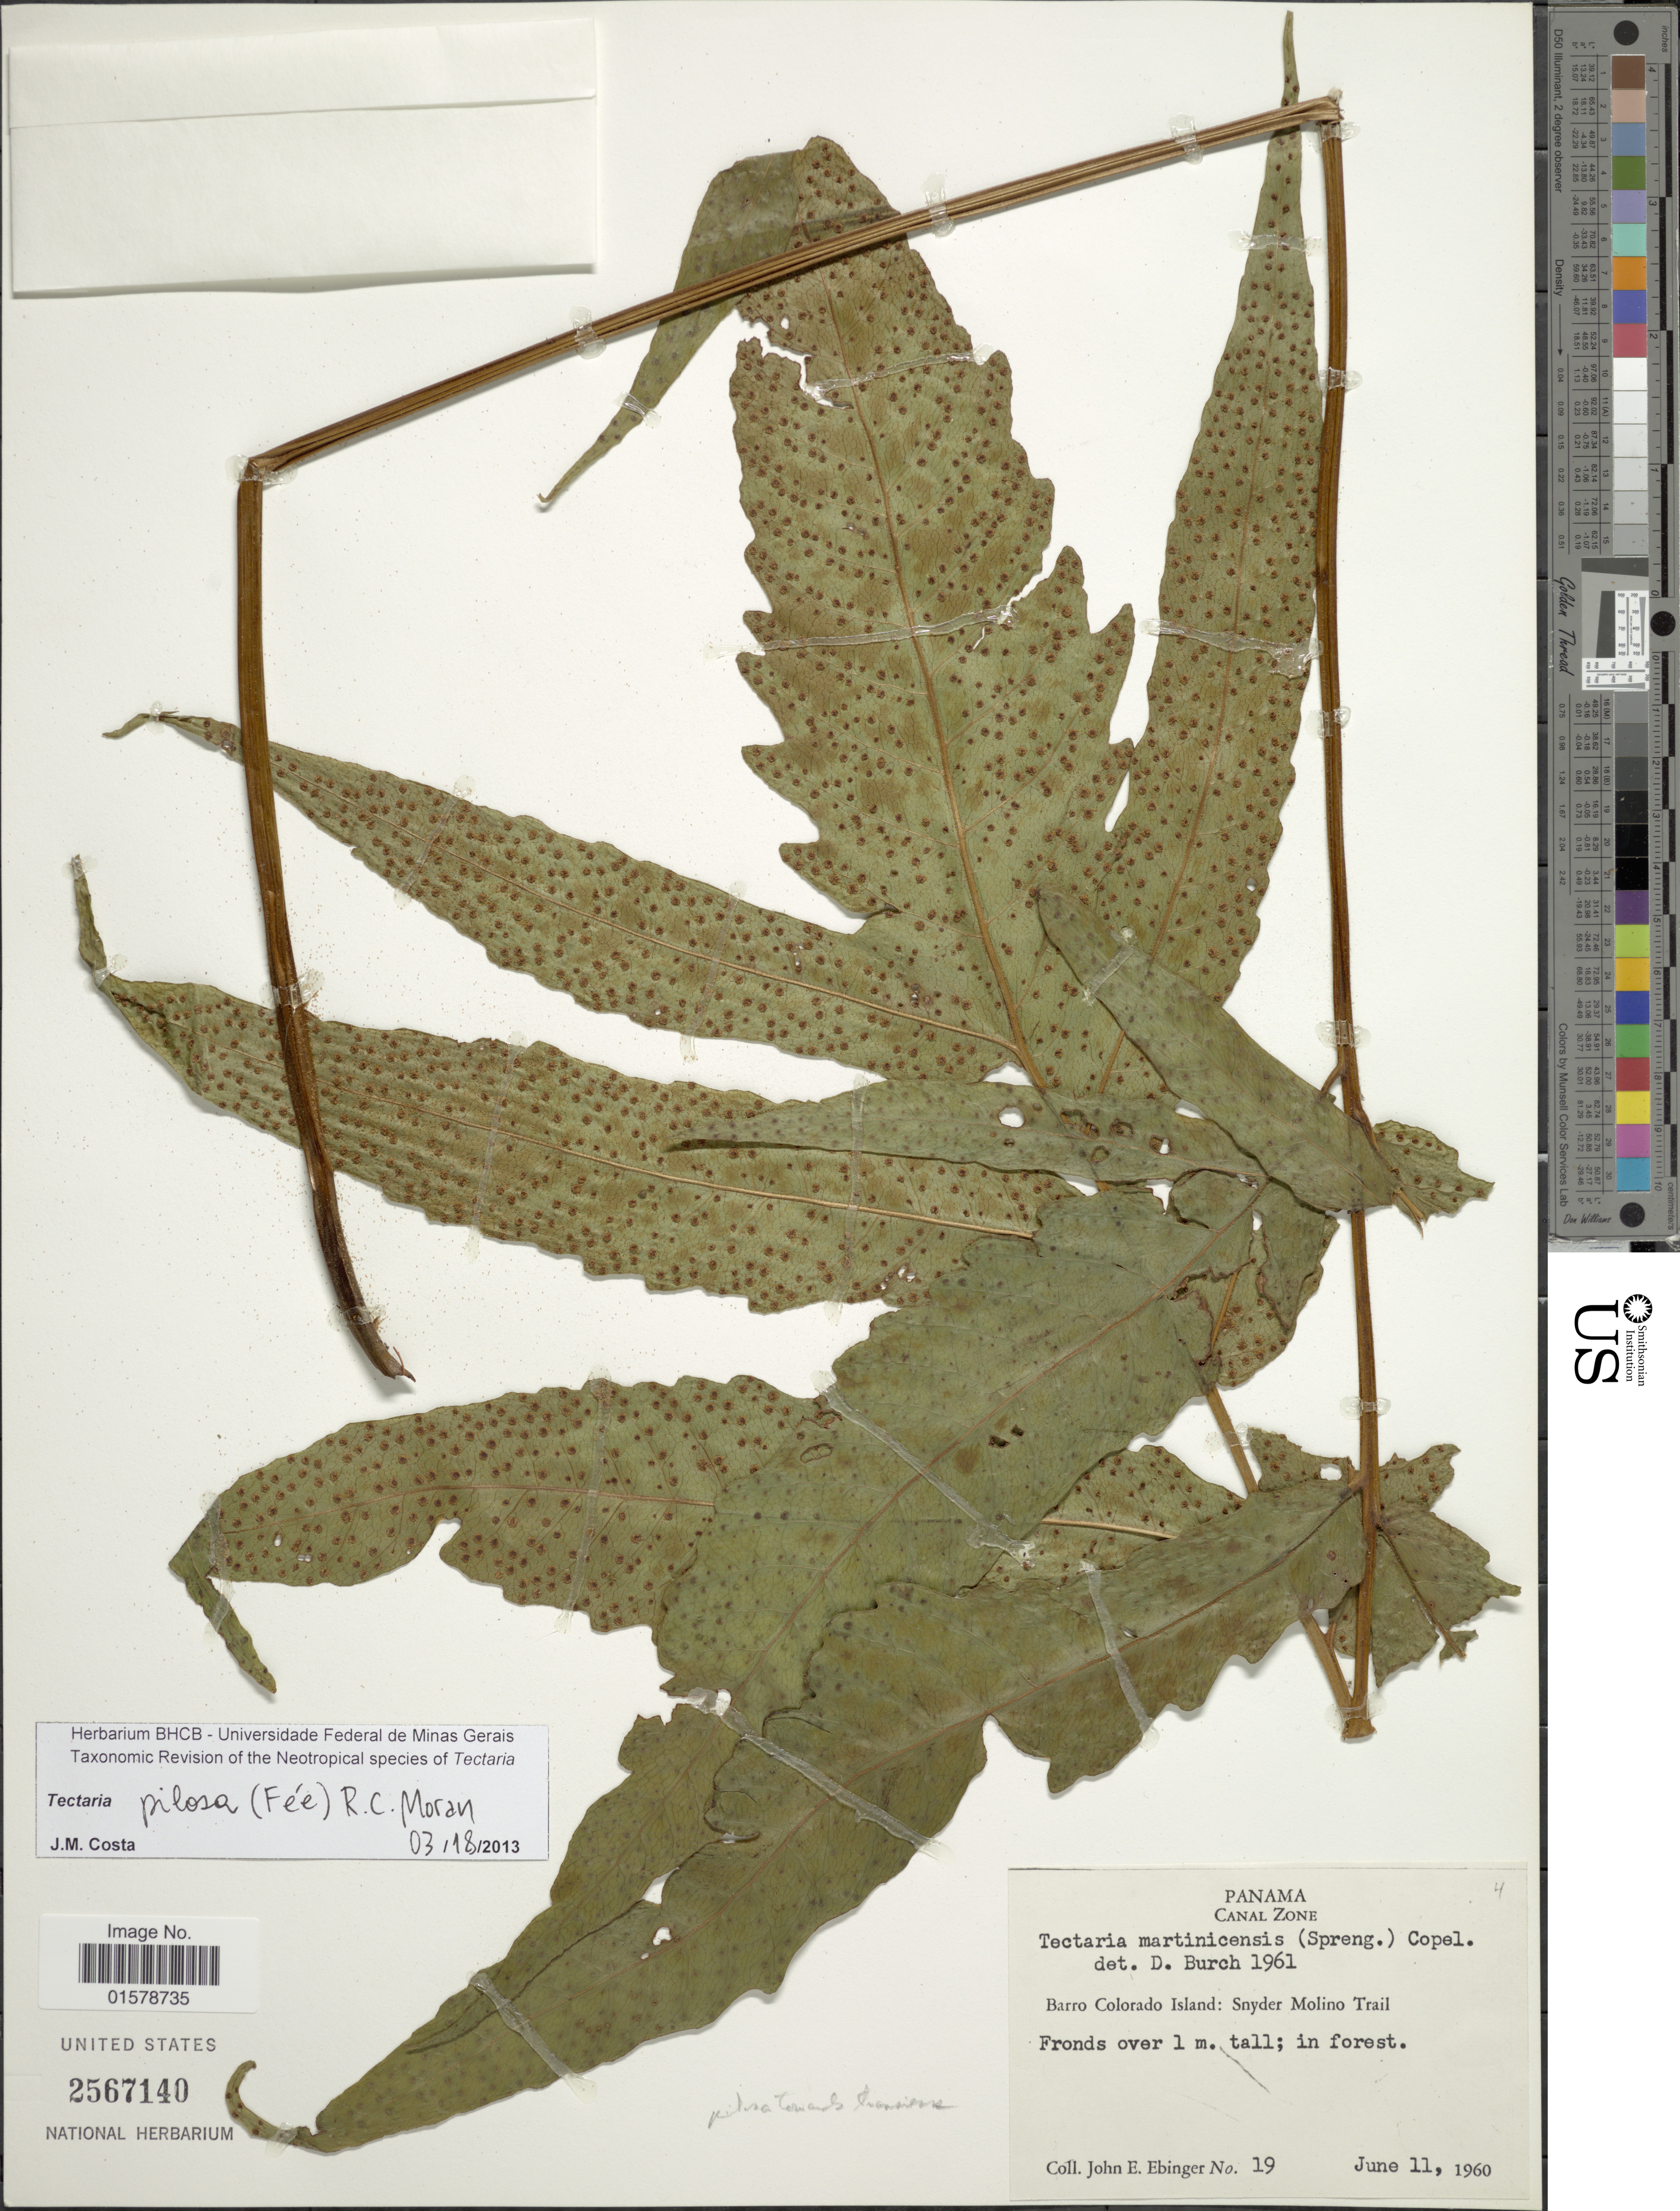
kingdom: Plantae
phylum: Tracheophyta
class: Polypodiopsida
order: Polypodiales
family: Tectariaceae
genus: Tectaria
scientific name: Tectaria pilosa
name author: (Fée) Maxon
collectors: J. Ebinger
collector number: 19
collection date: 1960-06-11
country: Panama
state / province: Panamá Oeste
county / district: Canal Zone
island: Barro Colorado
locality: Panama, Canal Zone, Barro Colorado Island:Snyder Molino Trail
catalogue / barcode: US 2567140